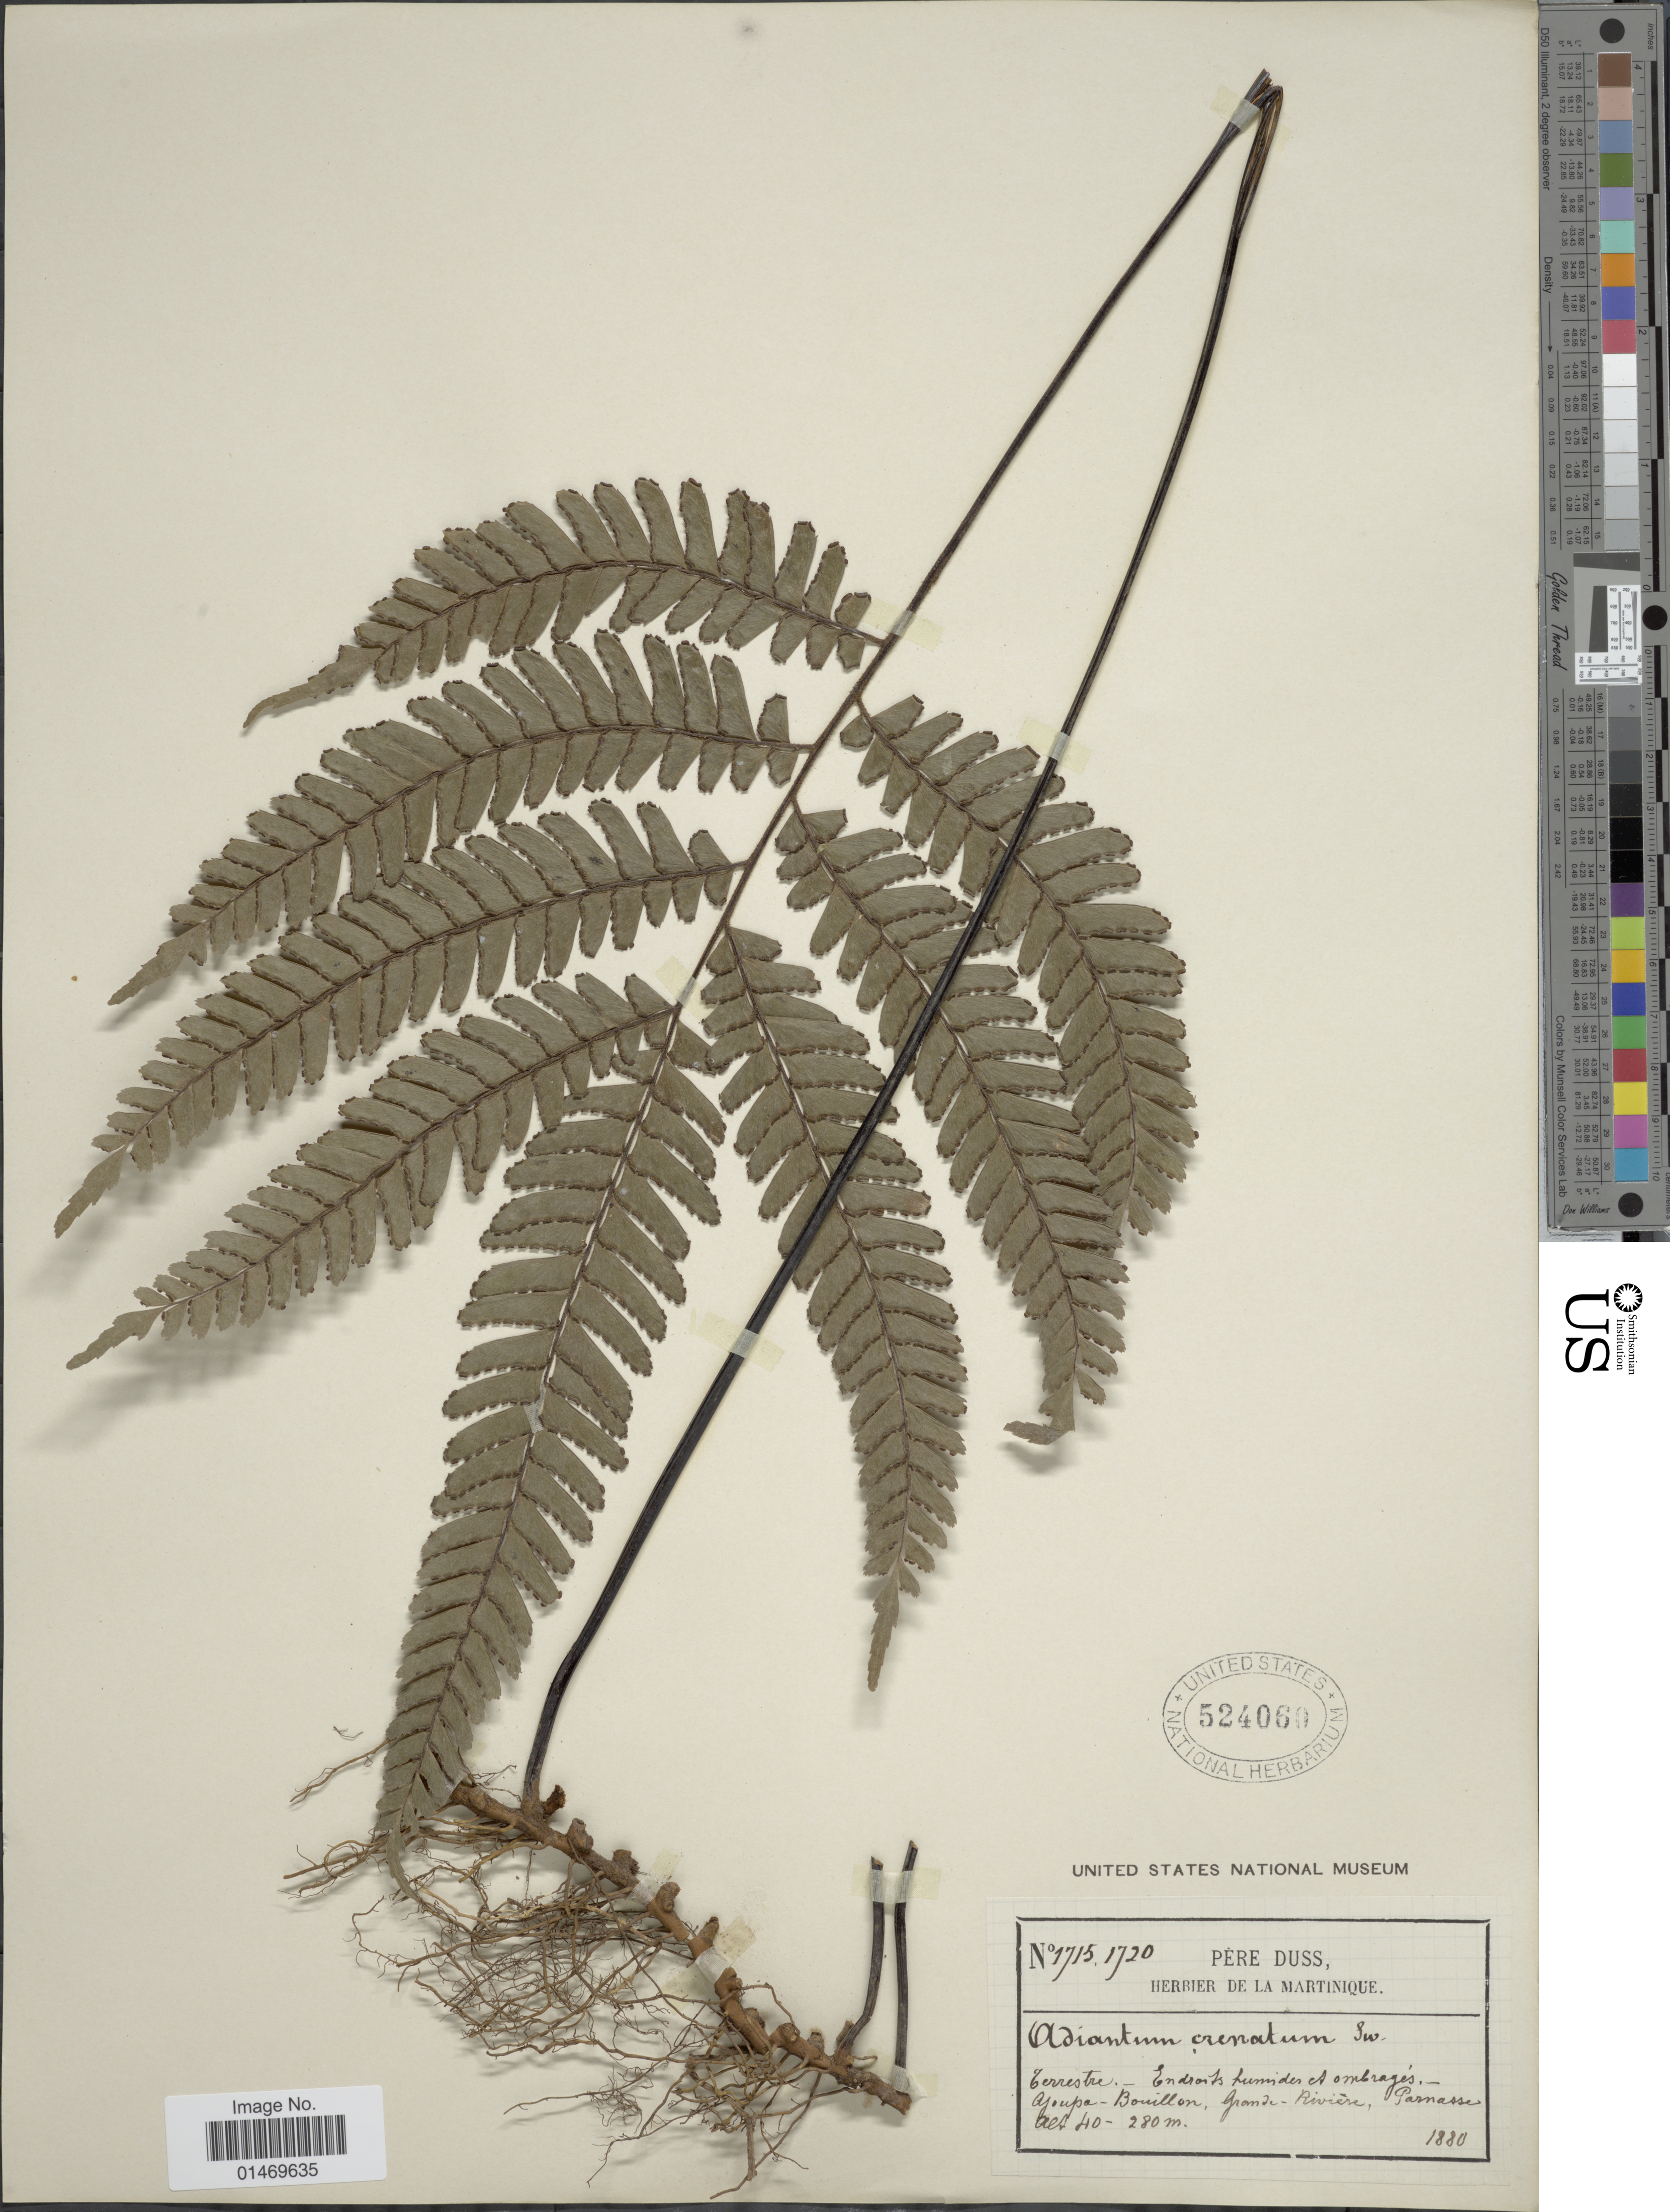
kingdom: Plantae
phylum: Tracheophyta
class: Polypodiopsida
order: Polypodiales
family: Pteridaceae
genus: Adiantum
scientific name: Adiantum tetraphyllum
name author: Humb. & Bonpl. ex Willd.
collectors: Père Duss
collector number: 1715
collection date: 1880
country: Martinique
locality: Terrestre - Ajoupa-Bouillon, Grande - Rivière, Parnasse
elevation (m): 40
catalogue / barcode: US 524060